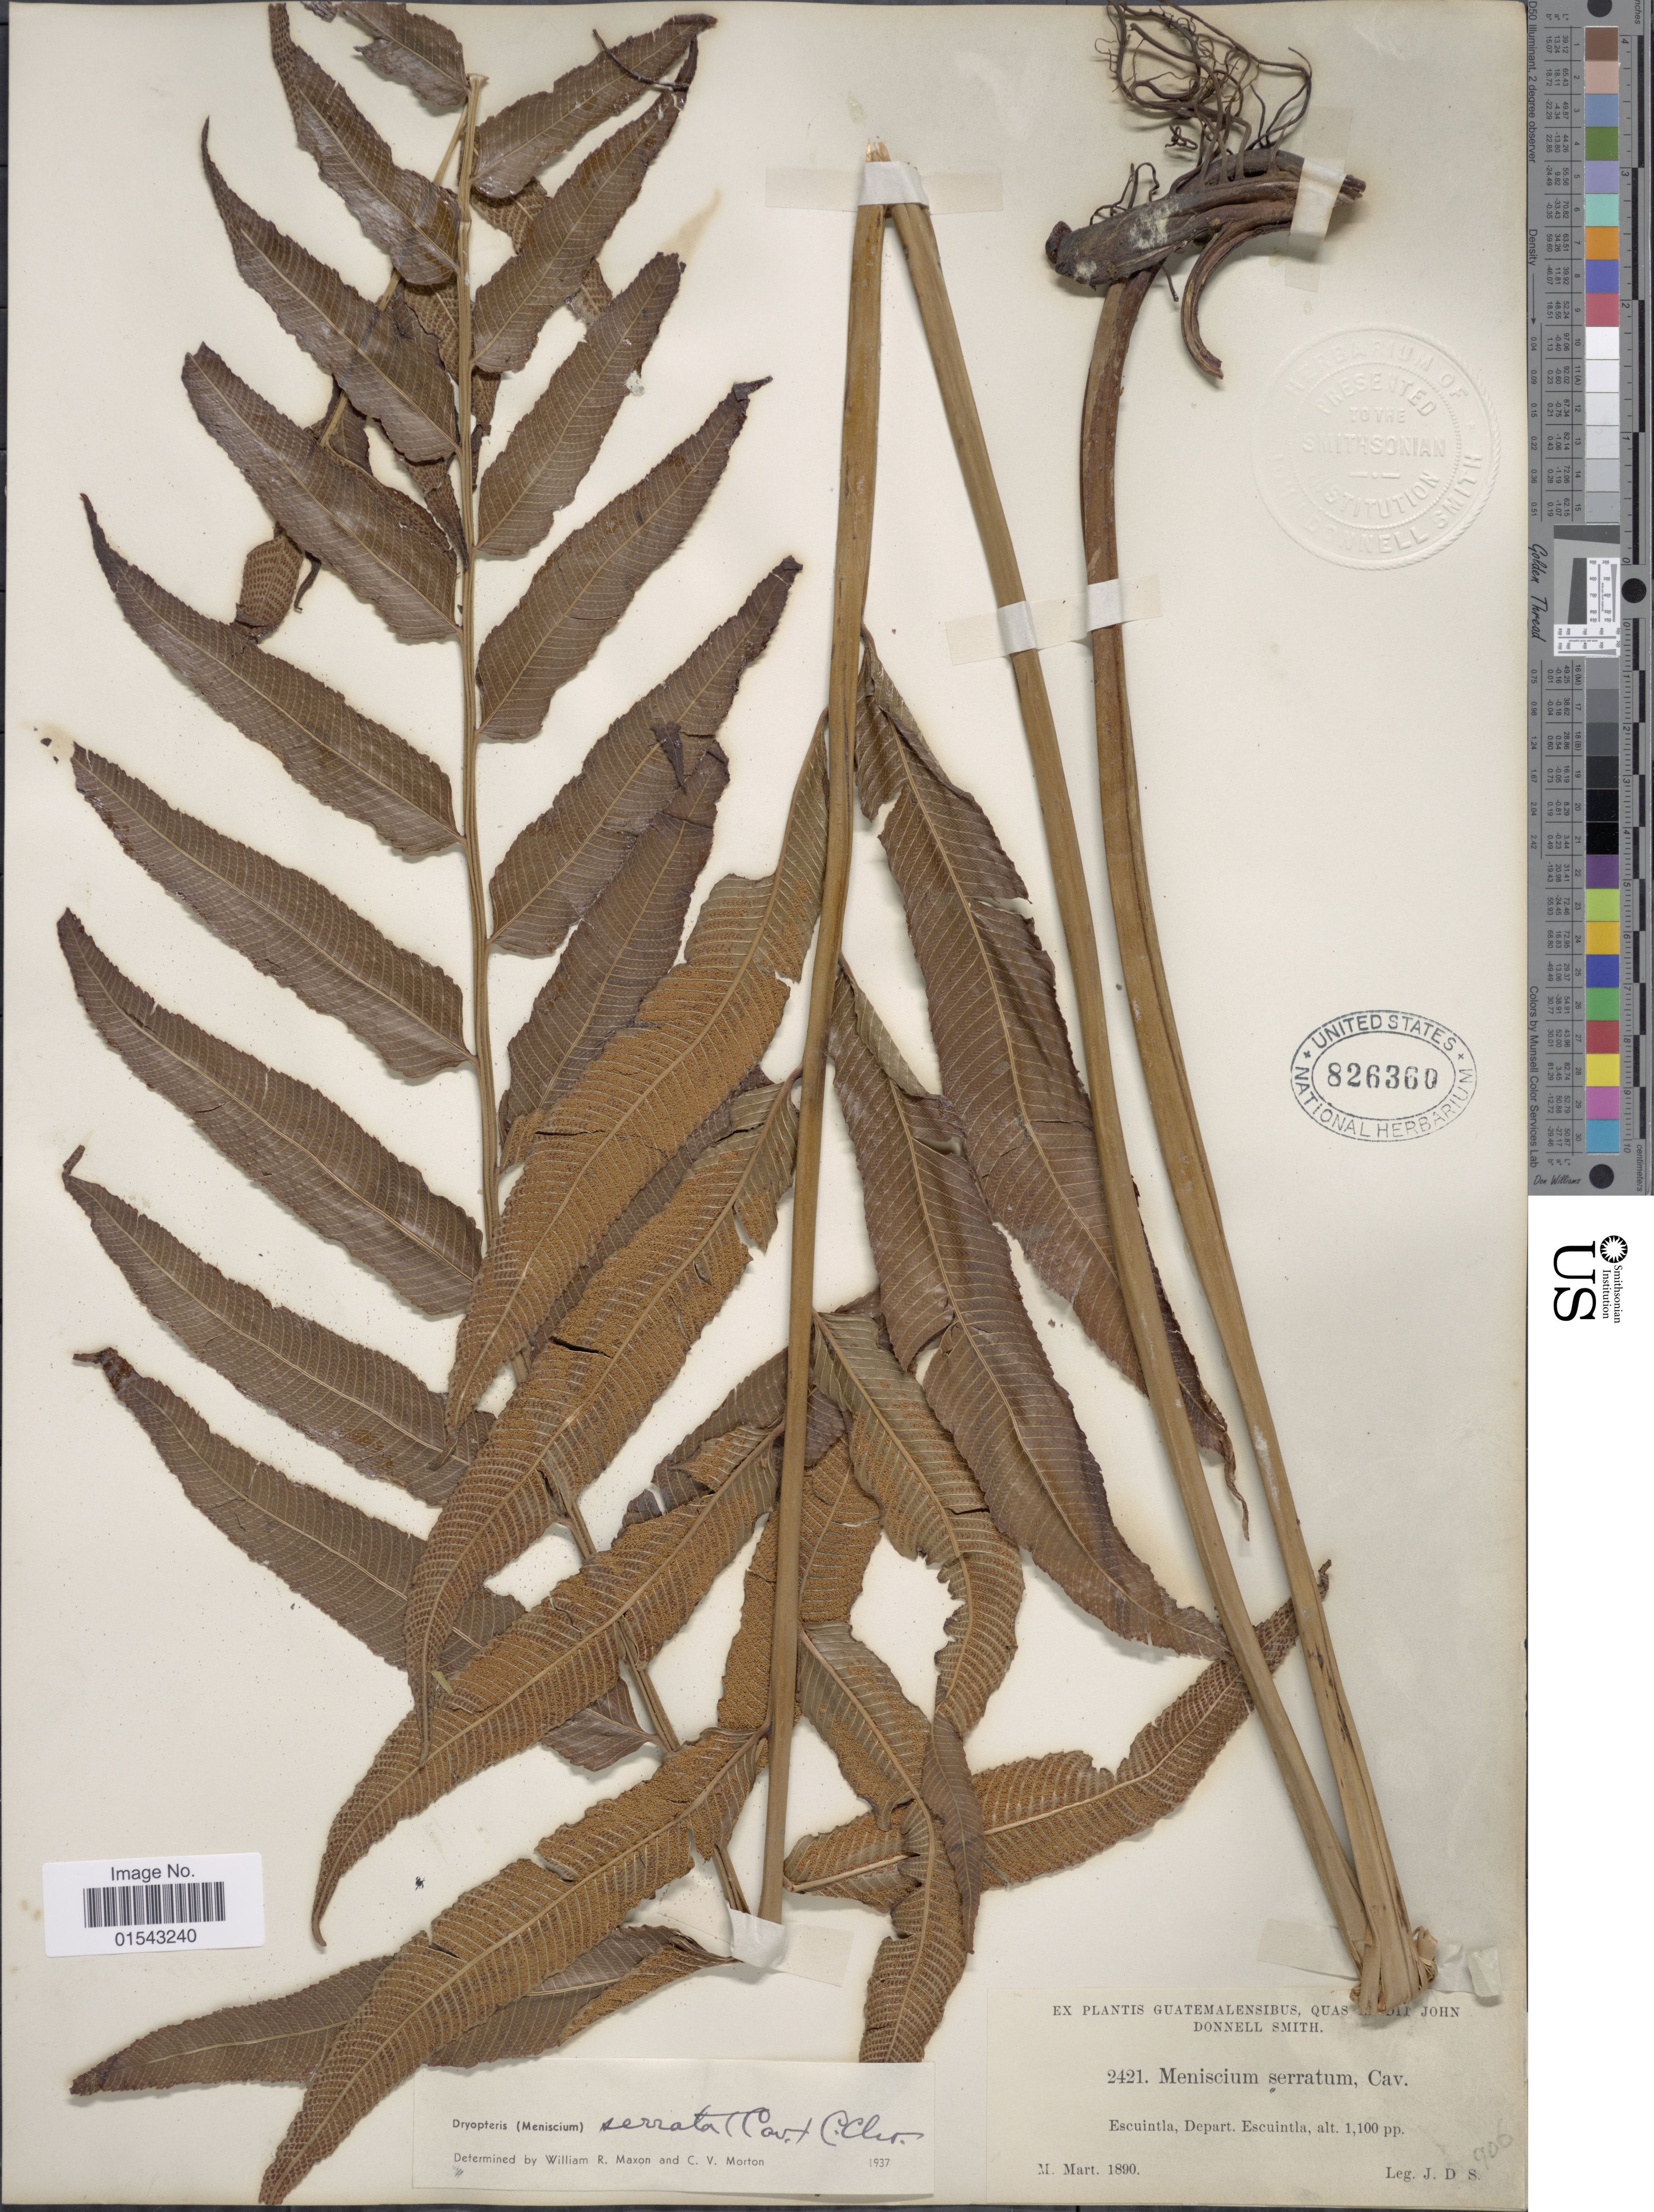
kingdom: Plantae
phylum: Tracheophyta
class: Polypodiopsida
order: Polypodiales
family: Thelypteridaceae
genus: Meniscium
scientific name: Meniscium serratum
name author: Cav.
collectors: J. Donnell Smith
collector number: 2421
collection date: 1890-03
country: Guatemala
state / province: Escuintla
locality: Escuintla, Depart. Escuintla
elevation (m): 335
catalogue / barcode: US 826360